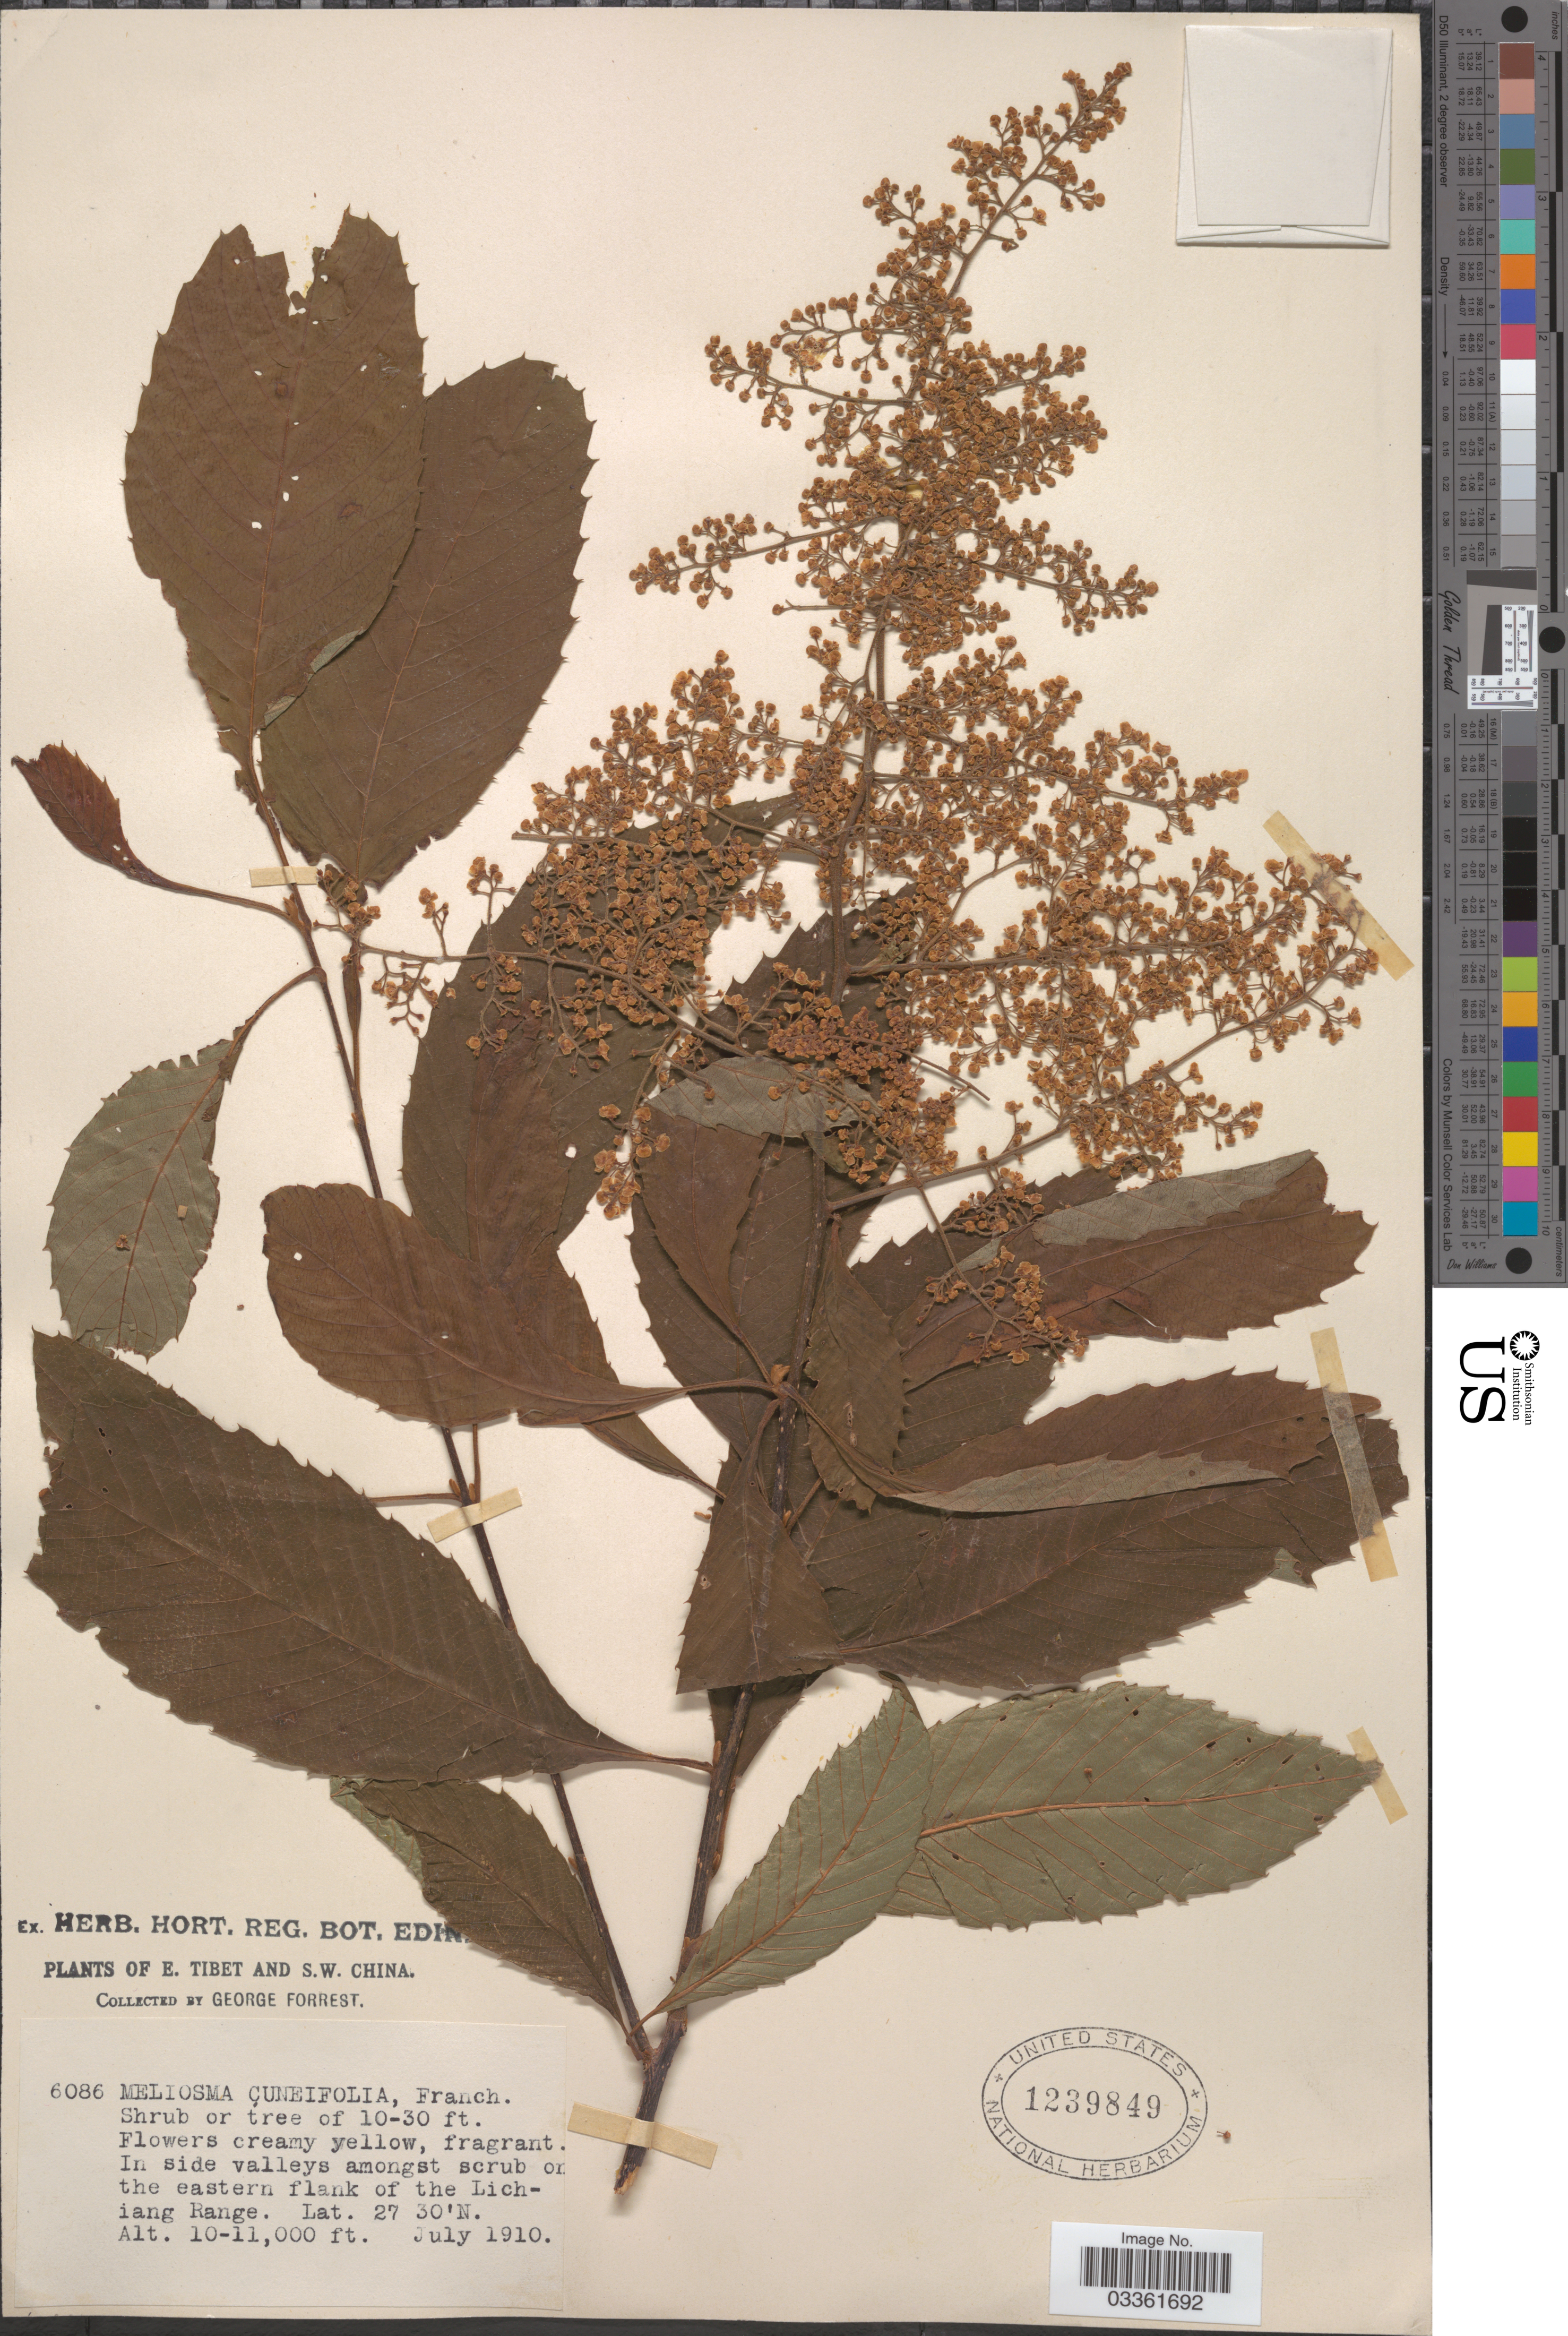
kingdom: Plantae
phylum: Tracheophyta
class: Magnoliopsida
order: Proteales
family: Sabiaceae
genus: Meliosma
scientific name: Meliosma cuneifolia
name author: Franch.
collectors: G. Forrest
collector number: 6086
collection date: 1910-07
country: China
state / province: Xizang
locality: E. Tibet and S.W. China. In side valleys amongst scrub or the eastern flank of the Lichiang Range.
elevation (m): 3048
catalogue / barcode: US 1239849